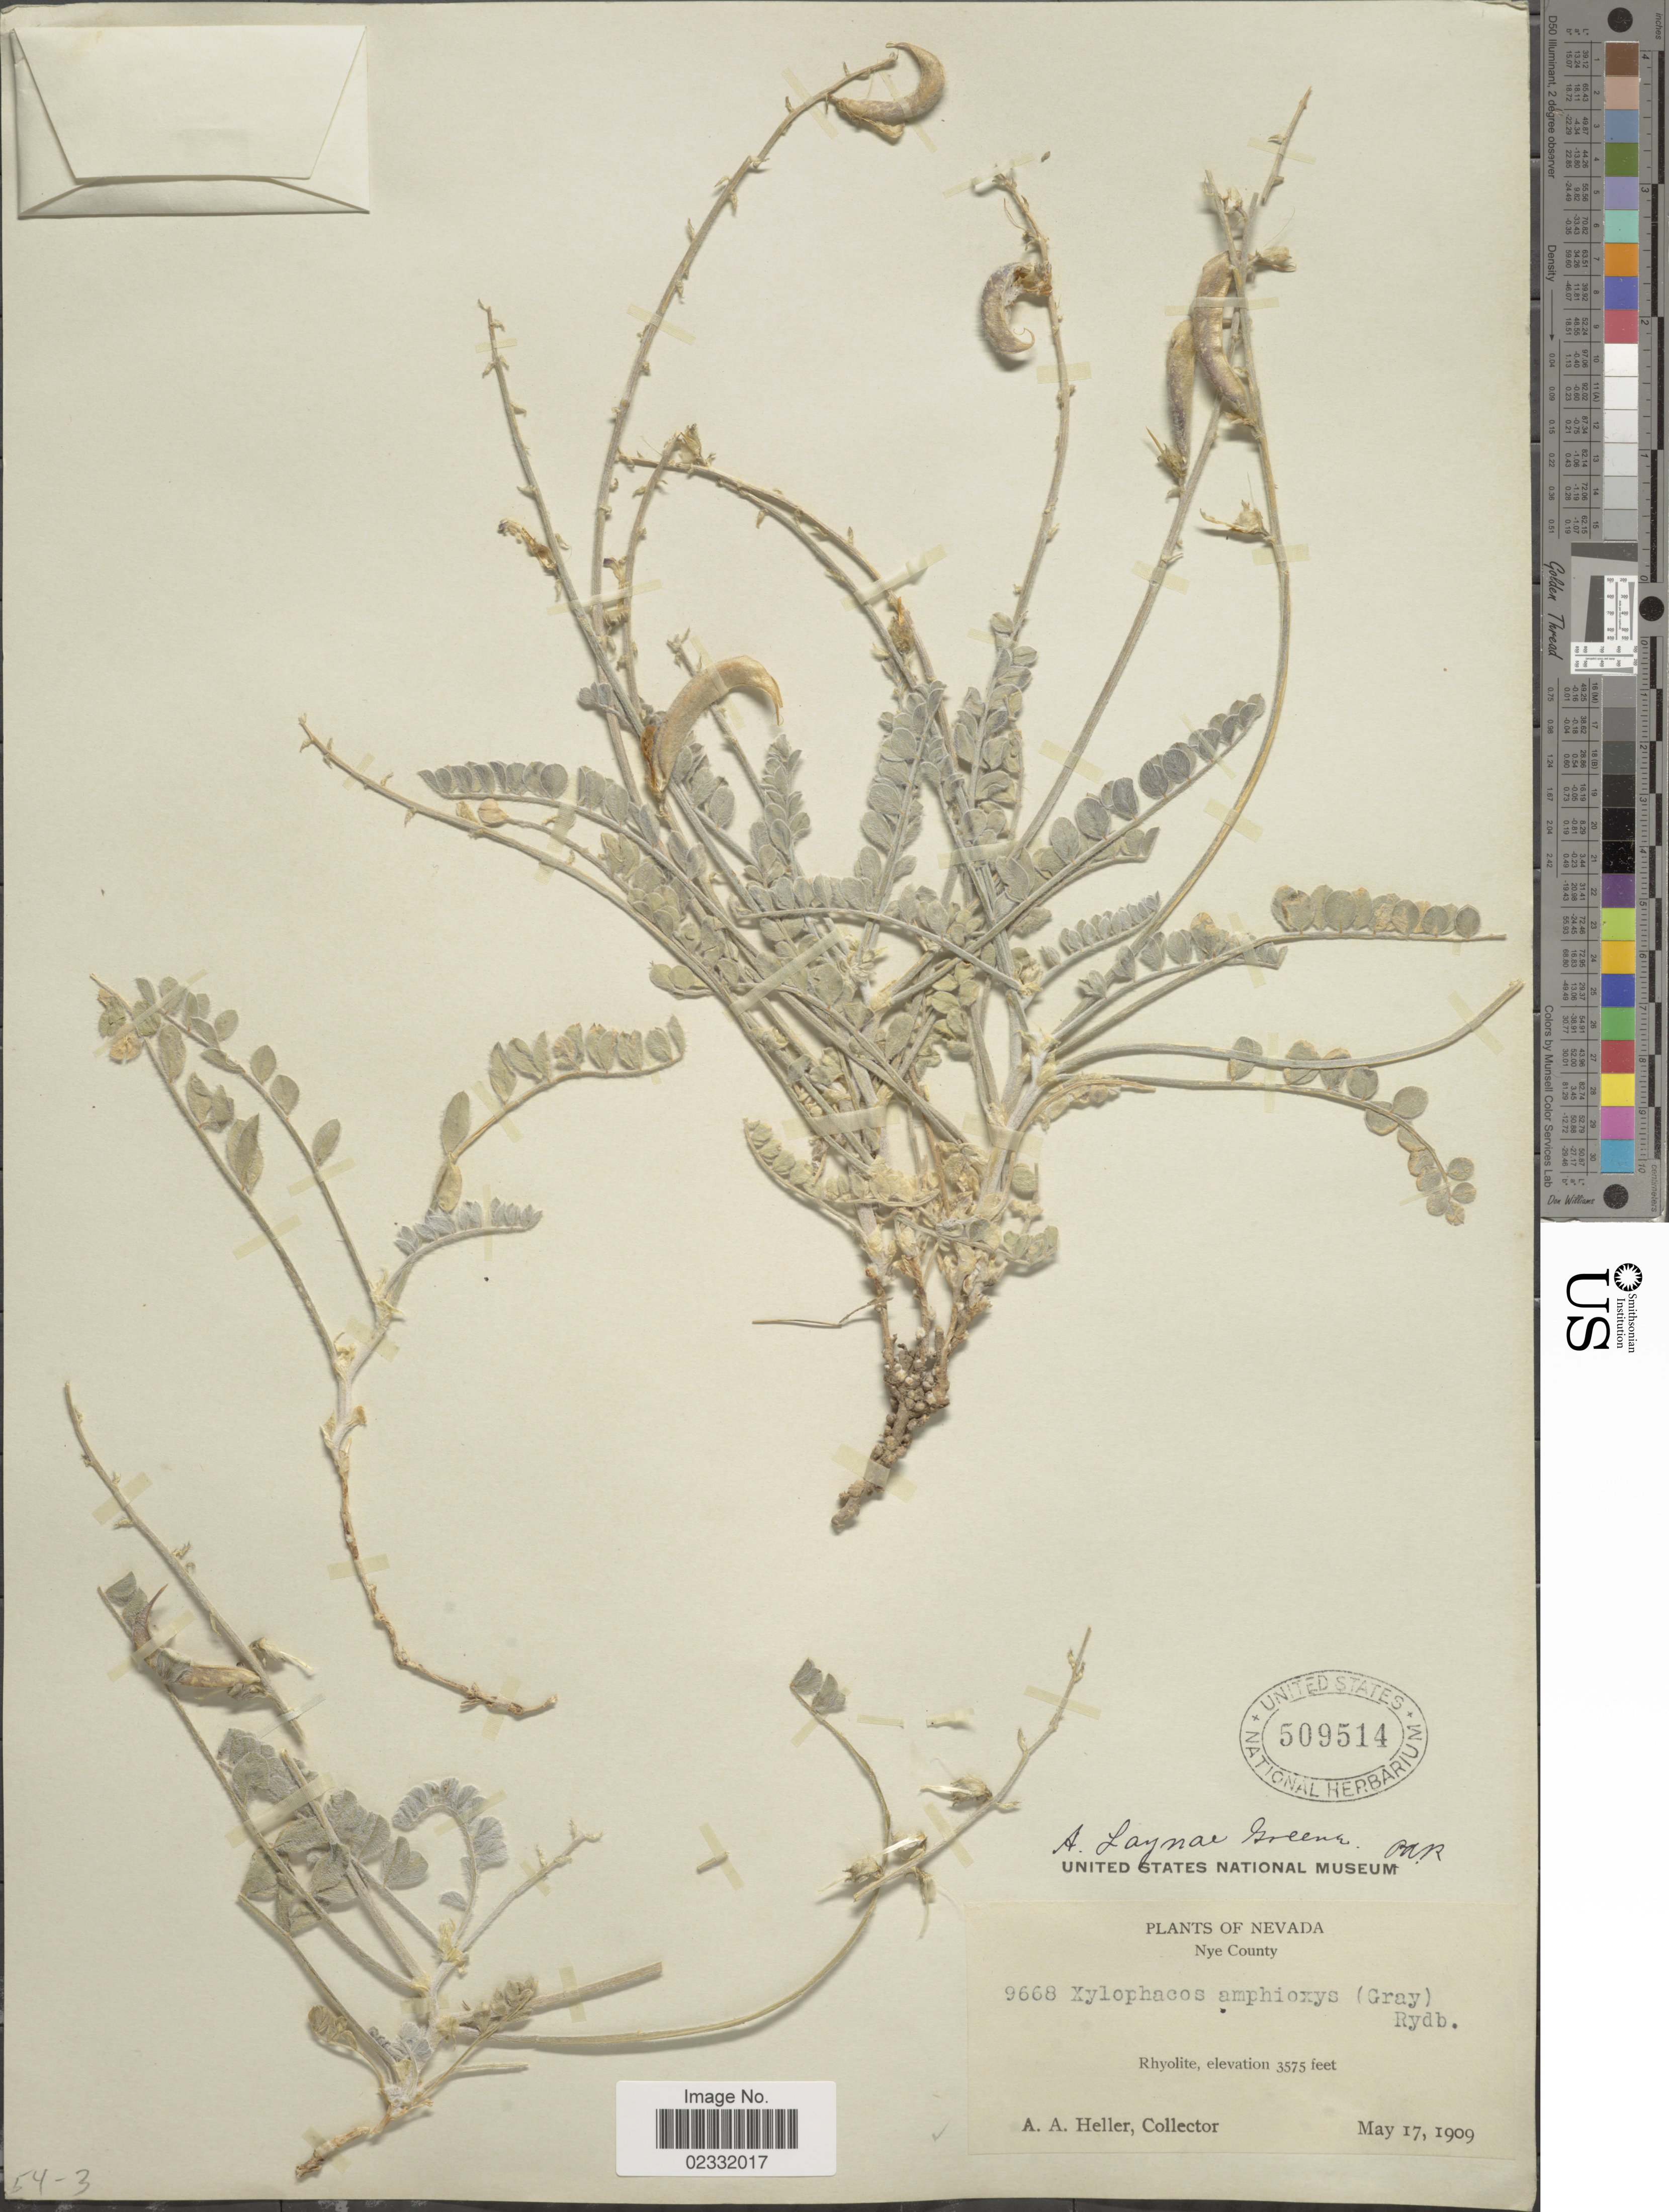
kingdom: Plantae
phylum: Tracheophyta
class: Magnoliopsida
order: Fabales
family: Fabaceae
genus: Astragalus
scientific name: Astragalus layneae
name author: Greene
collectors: A. A. Heller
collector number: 9668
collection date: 1909-05-17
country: United States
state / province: Nevada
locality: Nye County. Rhyolite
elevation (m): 1090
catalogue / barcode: US 509514